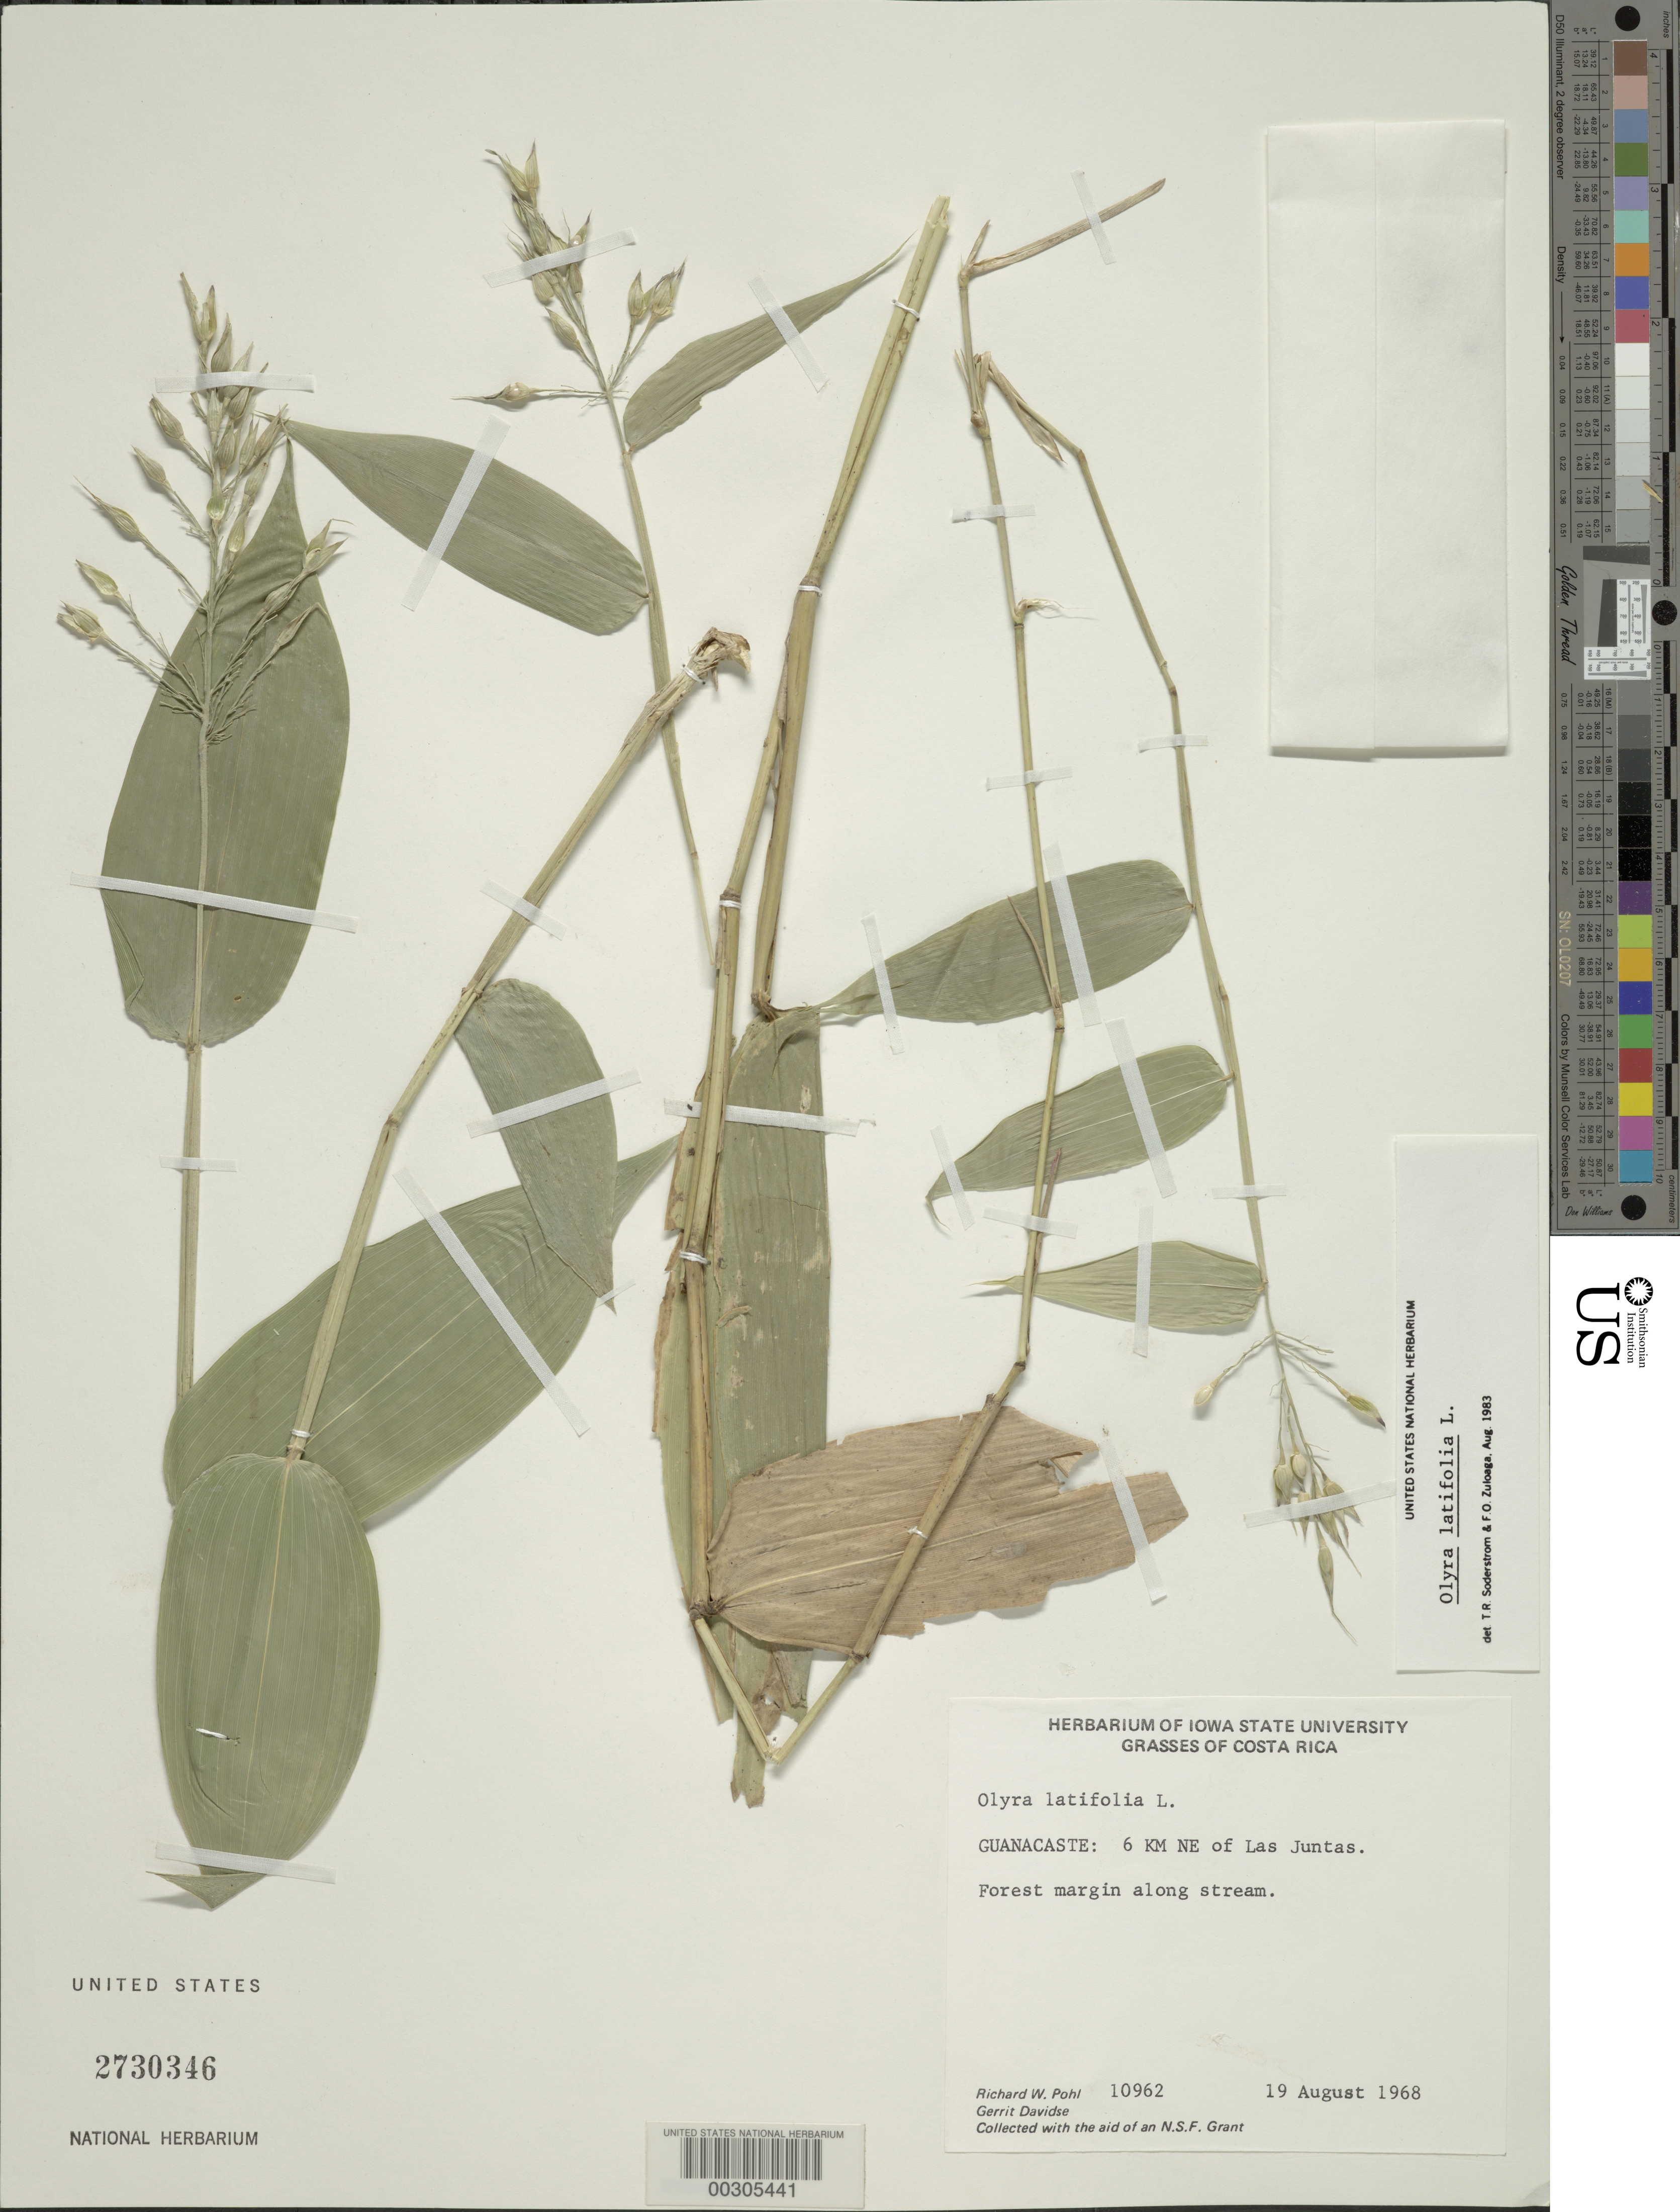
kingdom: Plantae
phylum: Tracheophyta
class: Liliopsida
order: Poales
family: Poaceae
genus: Olyra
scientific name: Olyra latifolia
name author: L.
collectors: R. W. Pohl & G. Davidse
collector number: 10962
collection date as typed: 19 Aug 1968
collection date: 1968-08-19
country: Costa Rica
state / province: Guanacaste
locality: Las Juntas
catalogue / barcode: US 2730346